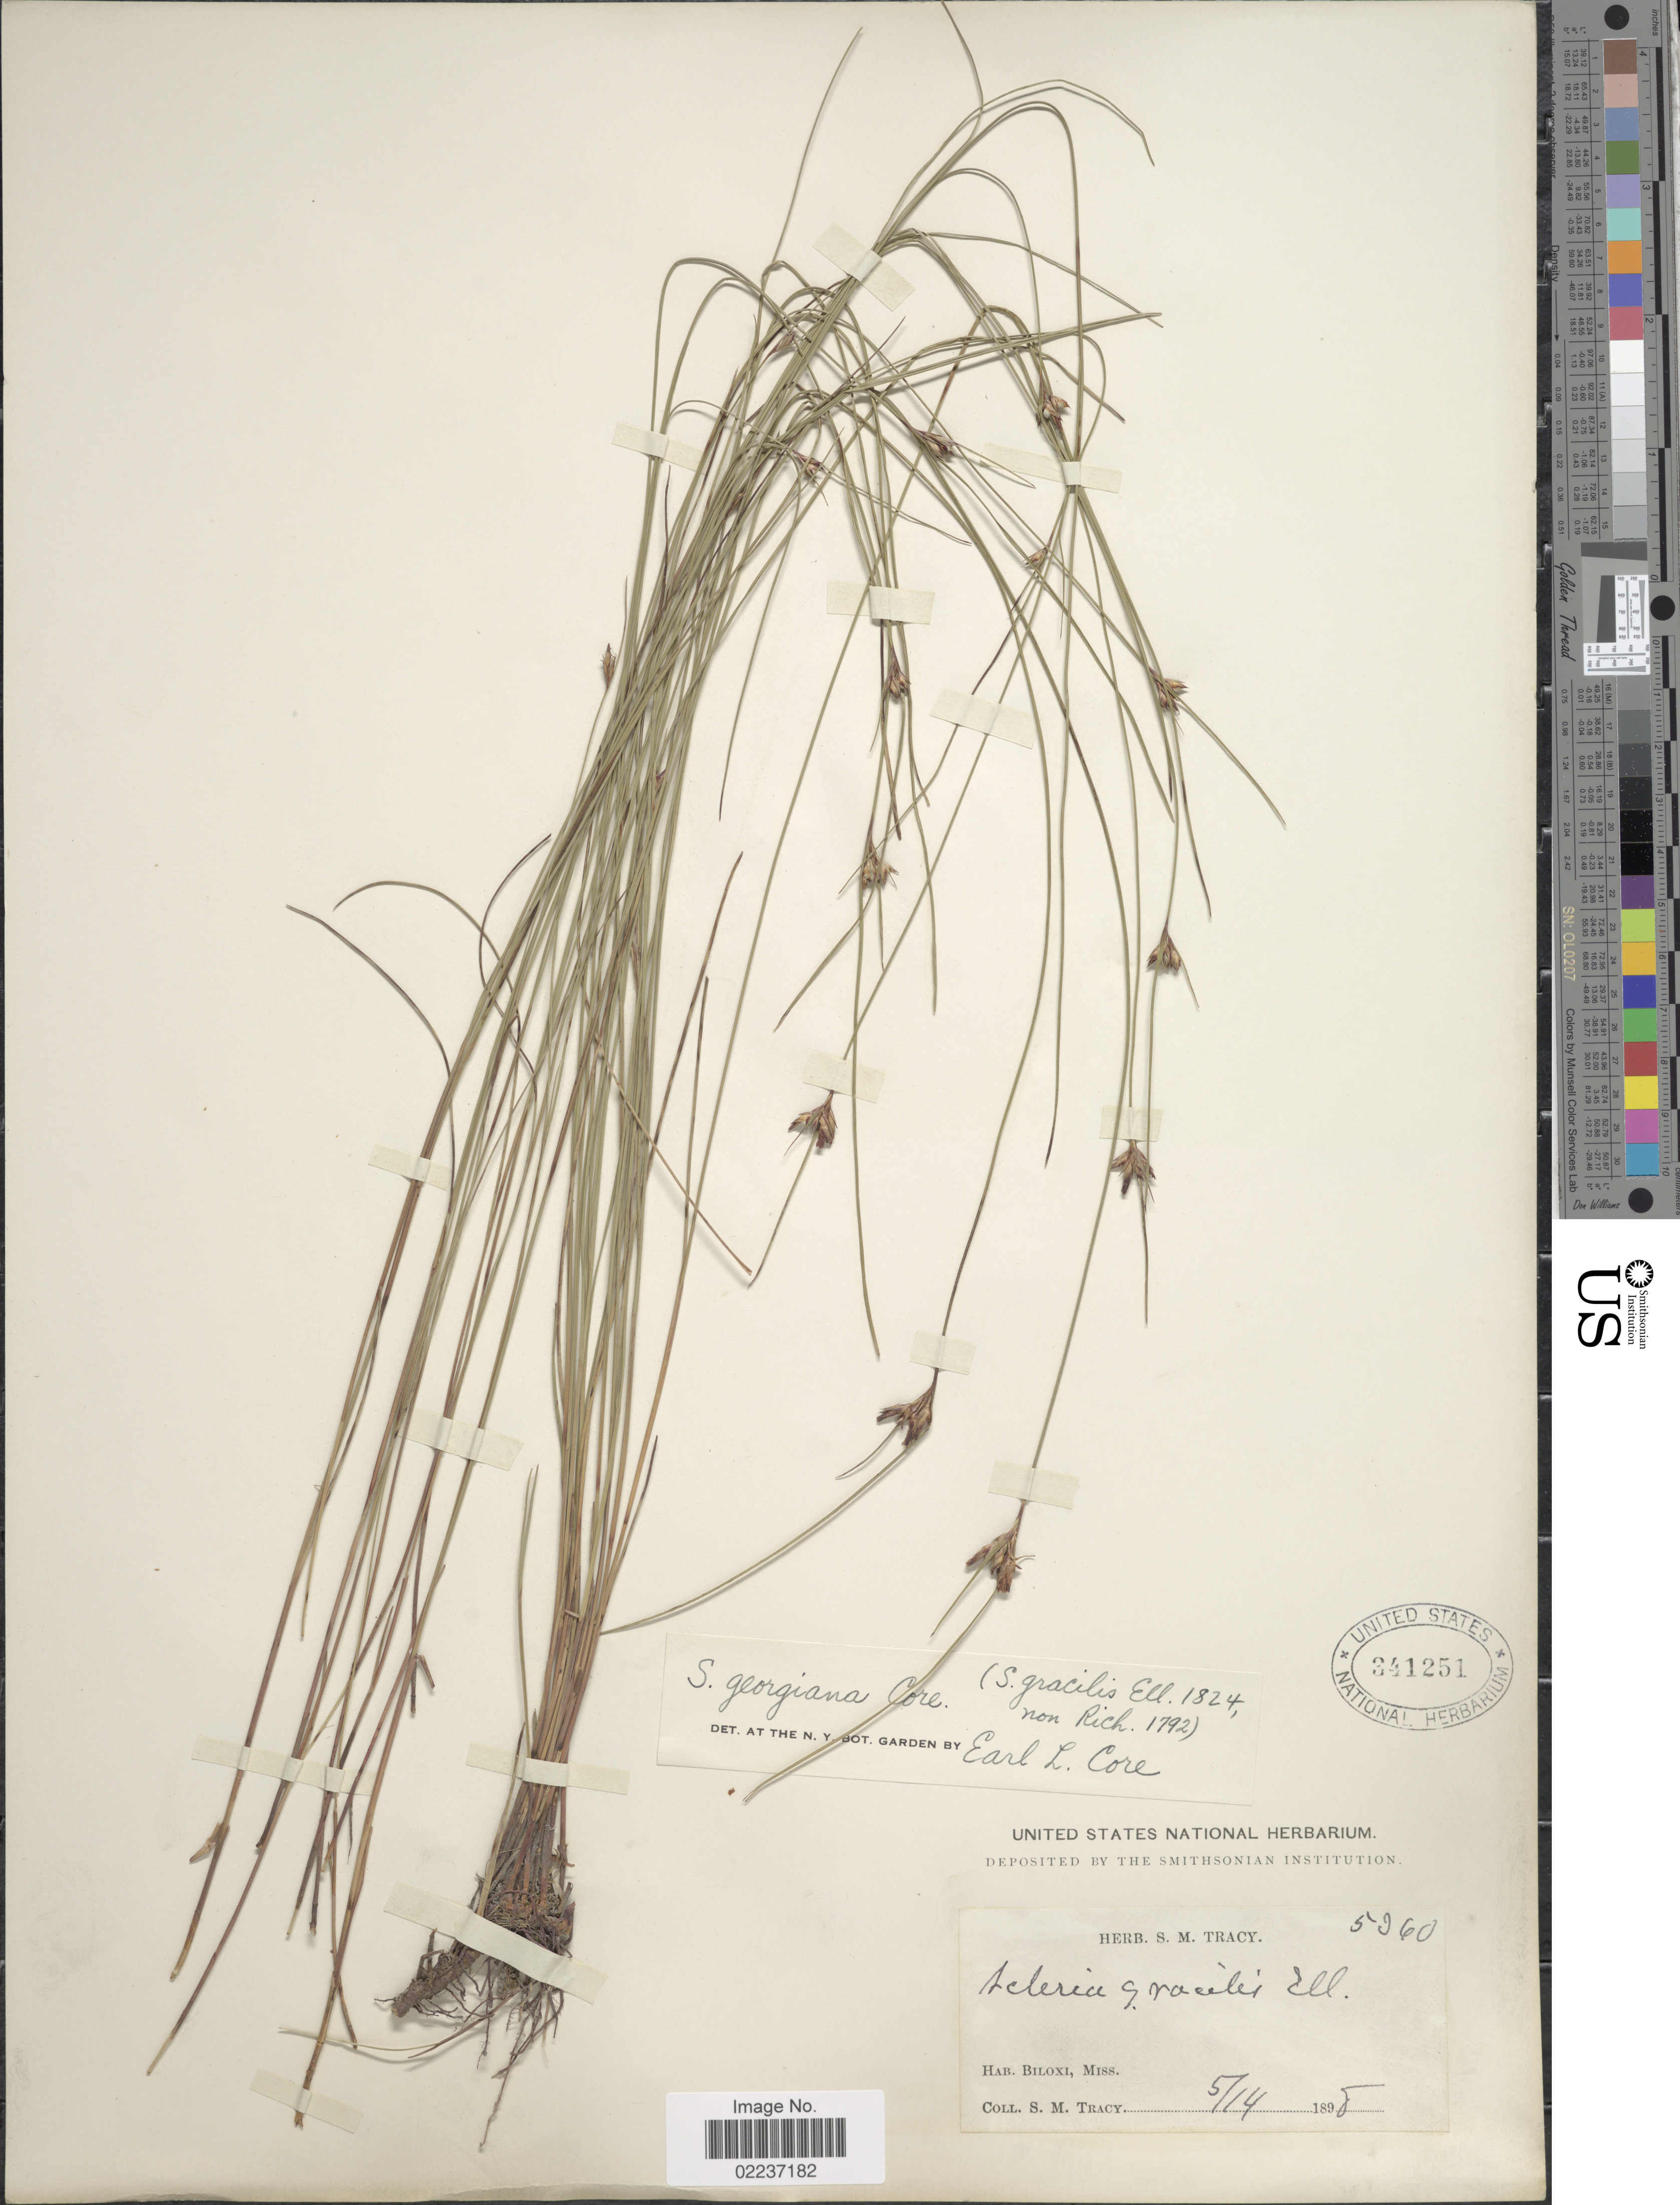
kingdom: Plantae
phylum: Tracheophyta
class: Liliopsida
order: Poales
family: Cyperaceae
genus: Scleria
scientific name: Scleria georgiana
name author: Core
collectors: S. M. Tracy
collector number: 5960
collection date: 1898-05-14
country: United States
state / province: Mississippi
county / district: Harrison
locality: Biloxi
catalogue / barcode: US 341251